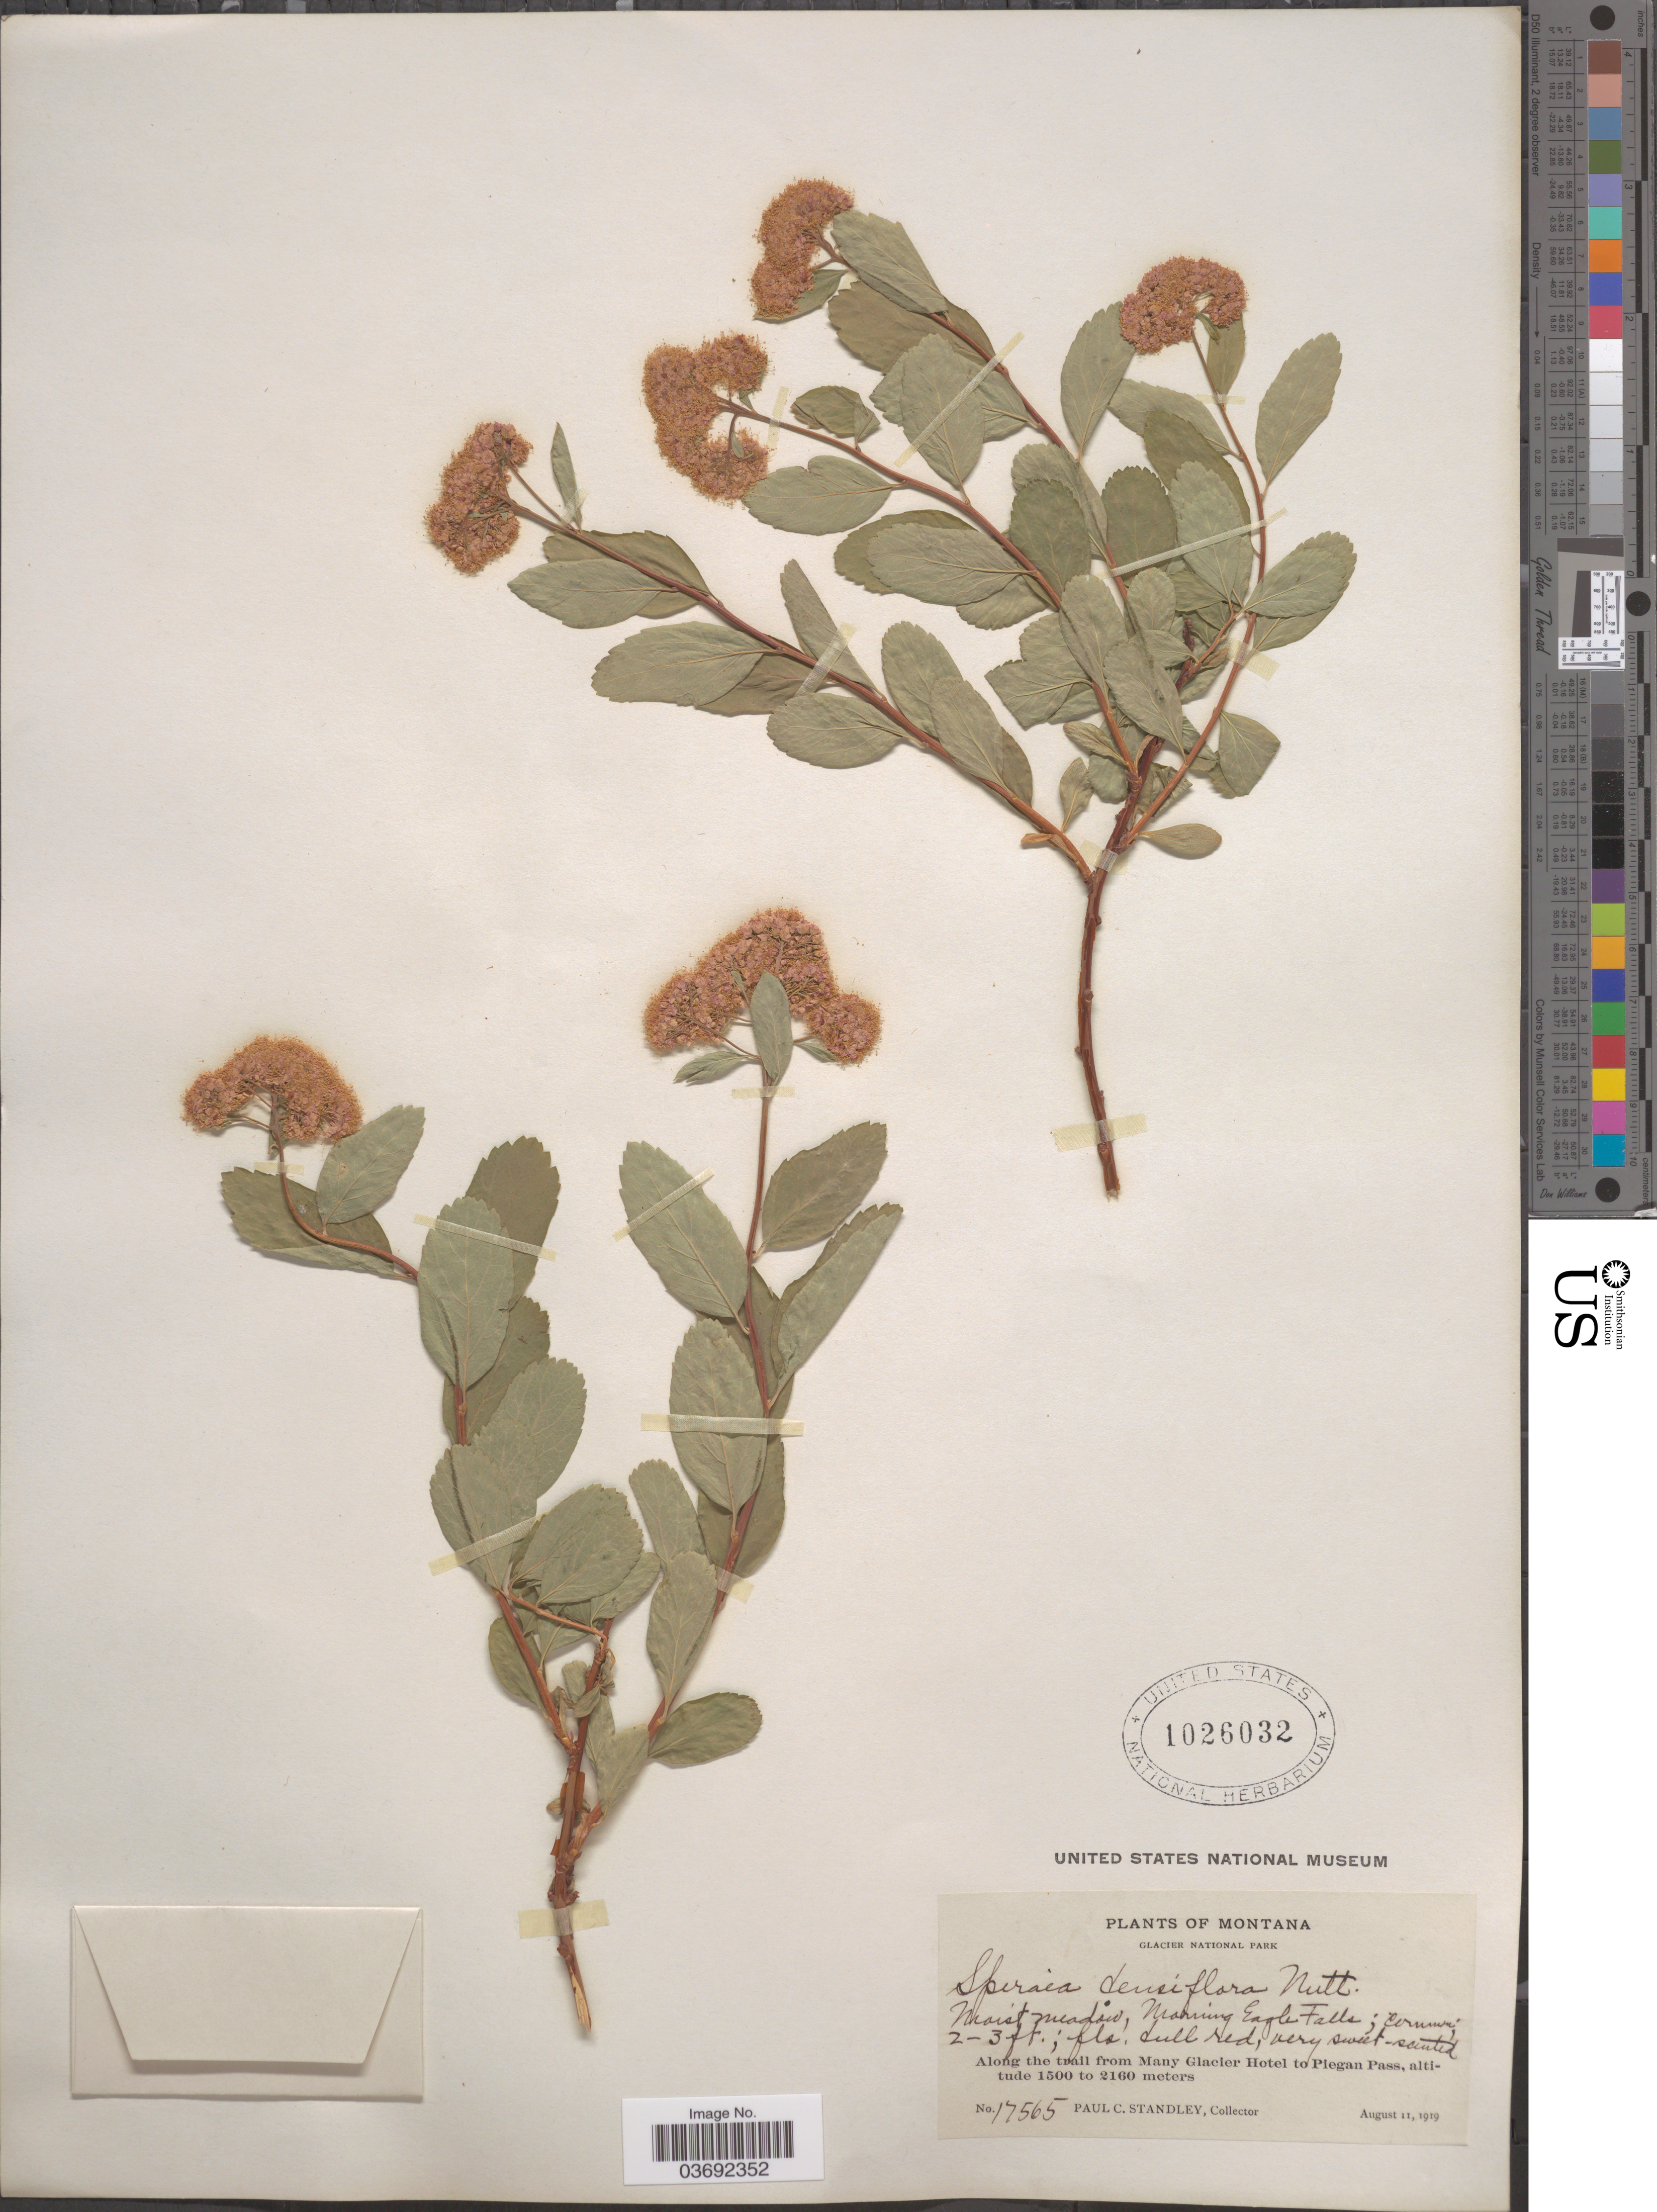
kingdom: Plantae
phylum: Tracheophyta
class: Magnoliopsida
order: Rosales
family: Rosaceae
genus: Spiraea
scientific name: Spiraea densiflora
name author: Nutt. ex Greenm.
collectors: P. C. Standley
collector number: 17565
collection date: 1919-08-11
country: United States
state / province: Montana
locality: Glacier National Park. Along the trail from Many Glacier Hotel to Piegan Pass.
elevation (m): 1500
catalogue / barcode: US 1026032